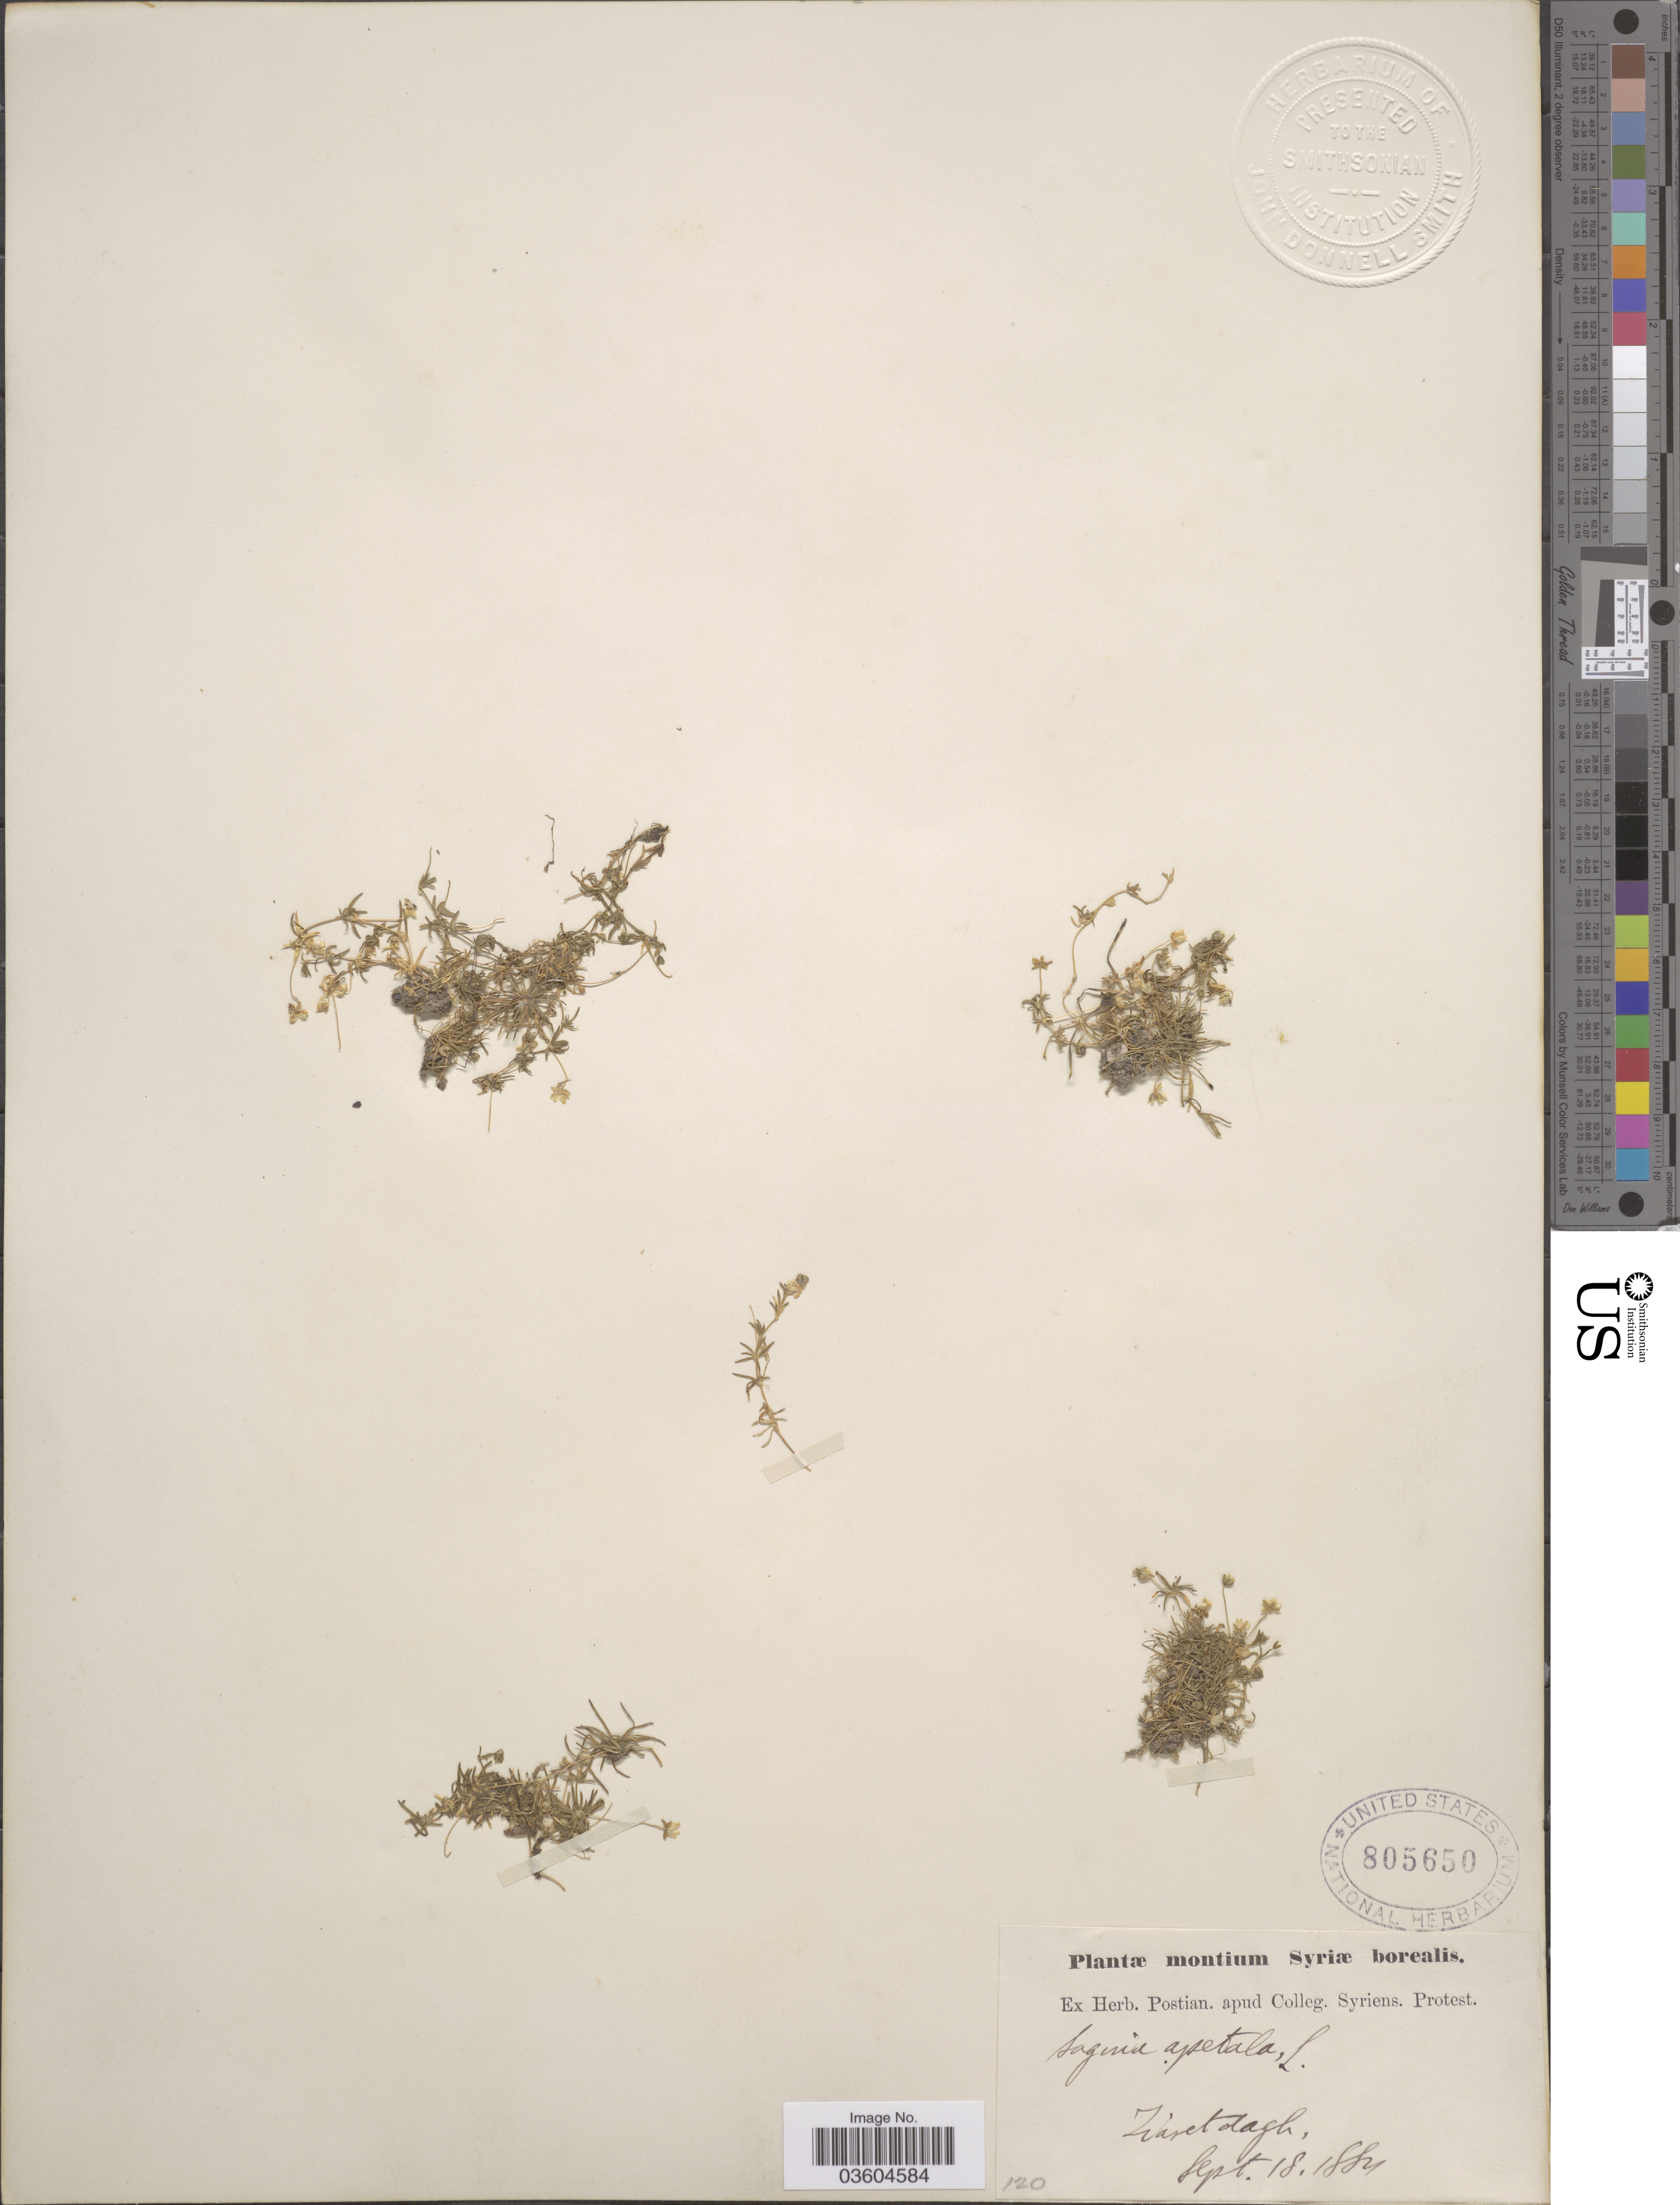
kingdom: Plantae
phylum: Tracheophyta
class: Magnoliopsida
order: Caryophyllales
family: Caryophyllaceae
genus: Sagina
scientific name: Sagina apetala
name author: Ard.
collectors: ex herb. Postian. apud Colleg. Syriens. Protest. USE "Fannie P. A. Shepard" (10308853) AS PRIMARY COLLECTOR INSTEAD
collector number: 120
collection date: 1884-09-18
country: Syria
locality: Montium Syriæ borealis. Ziaretdagh.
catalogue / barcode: US 805650